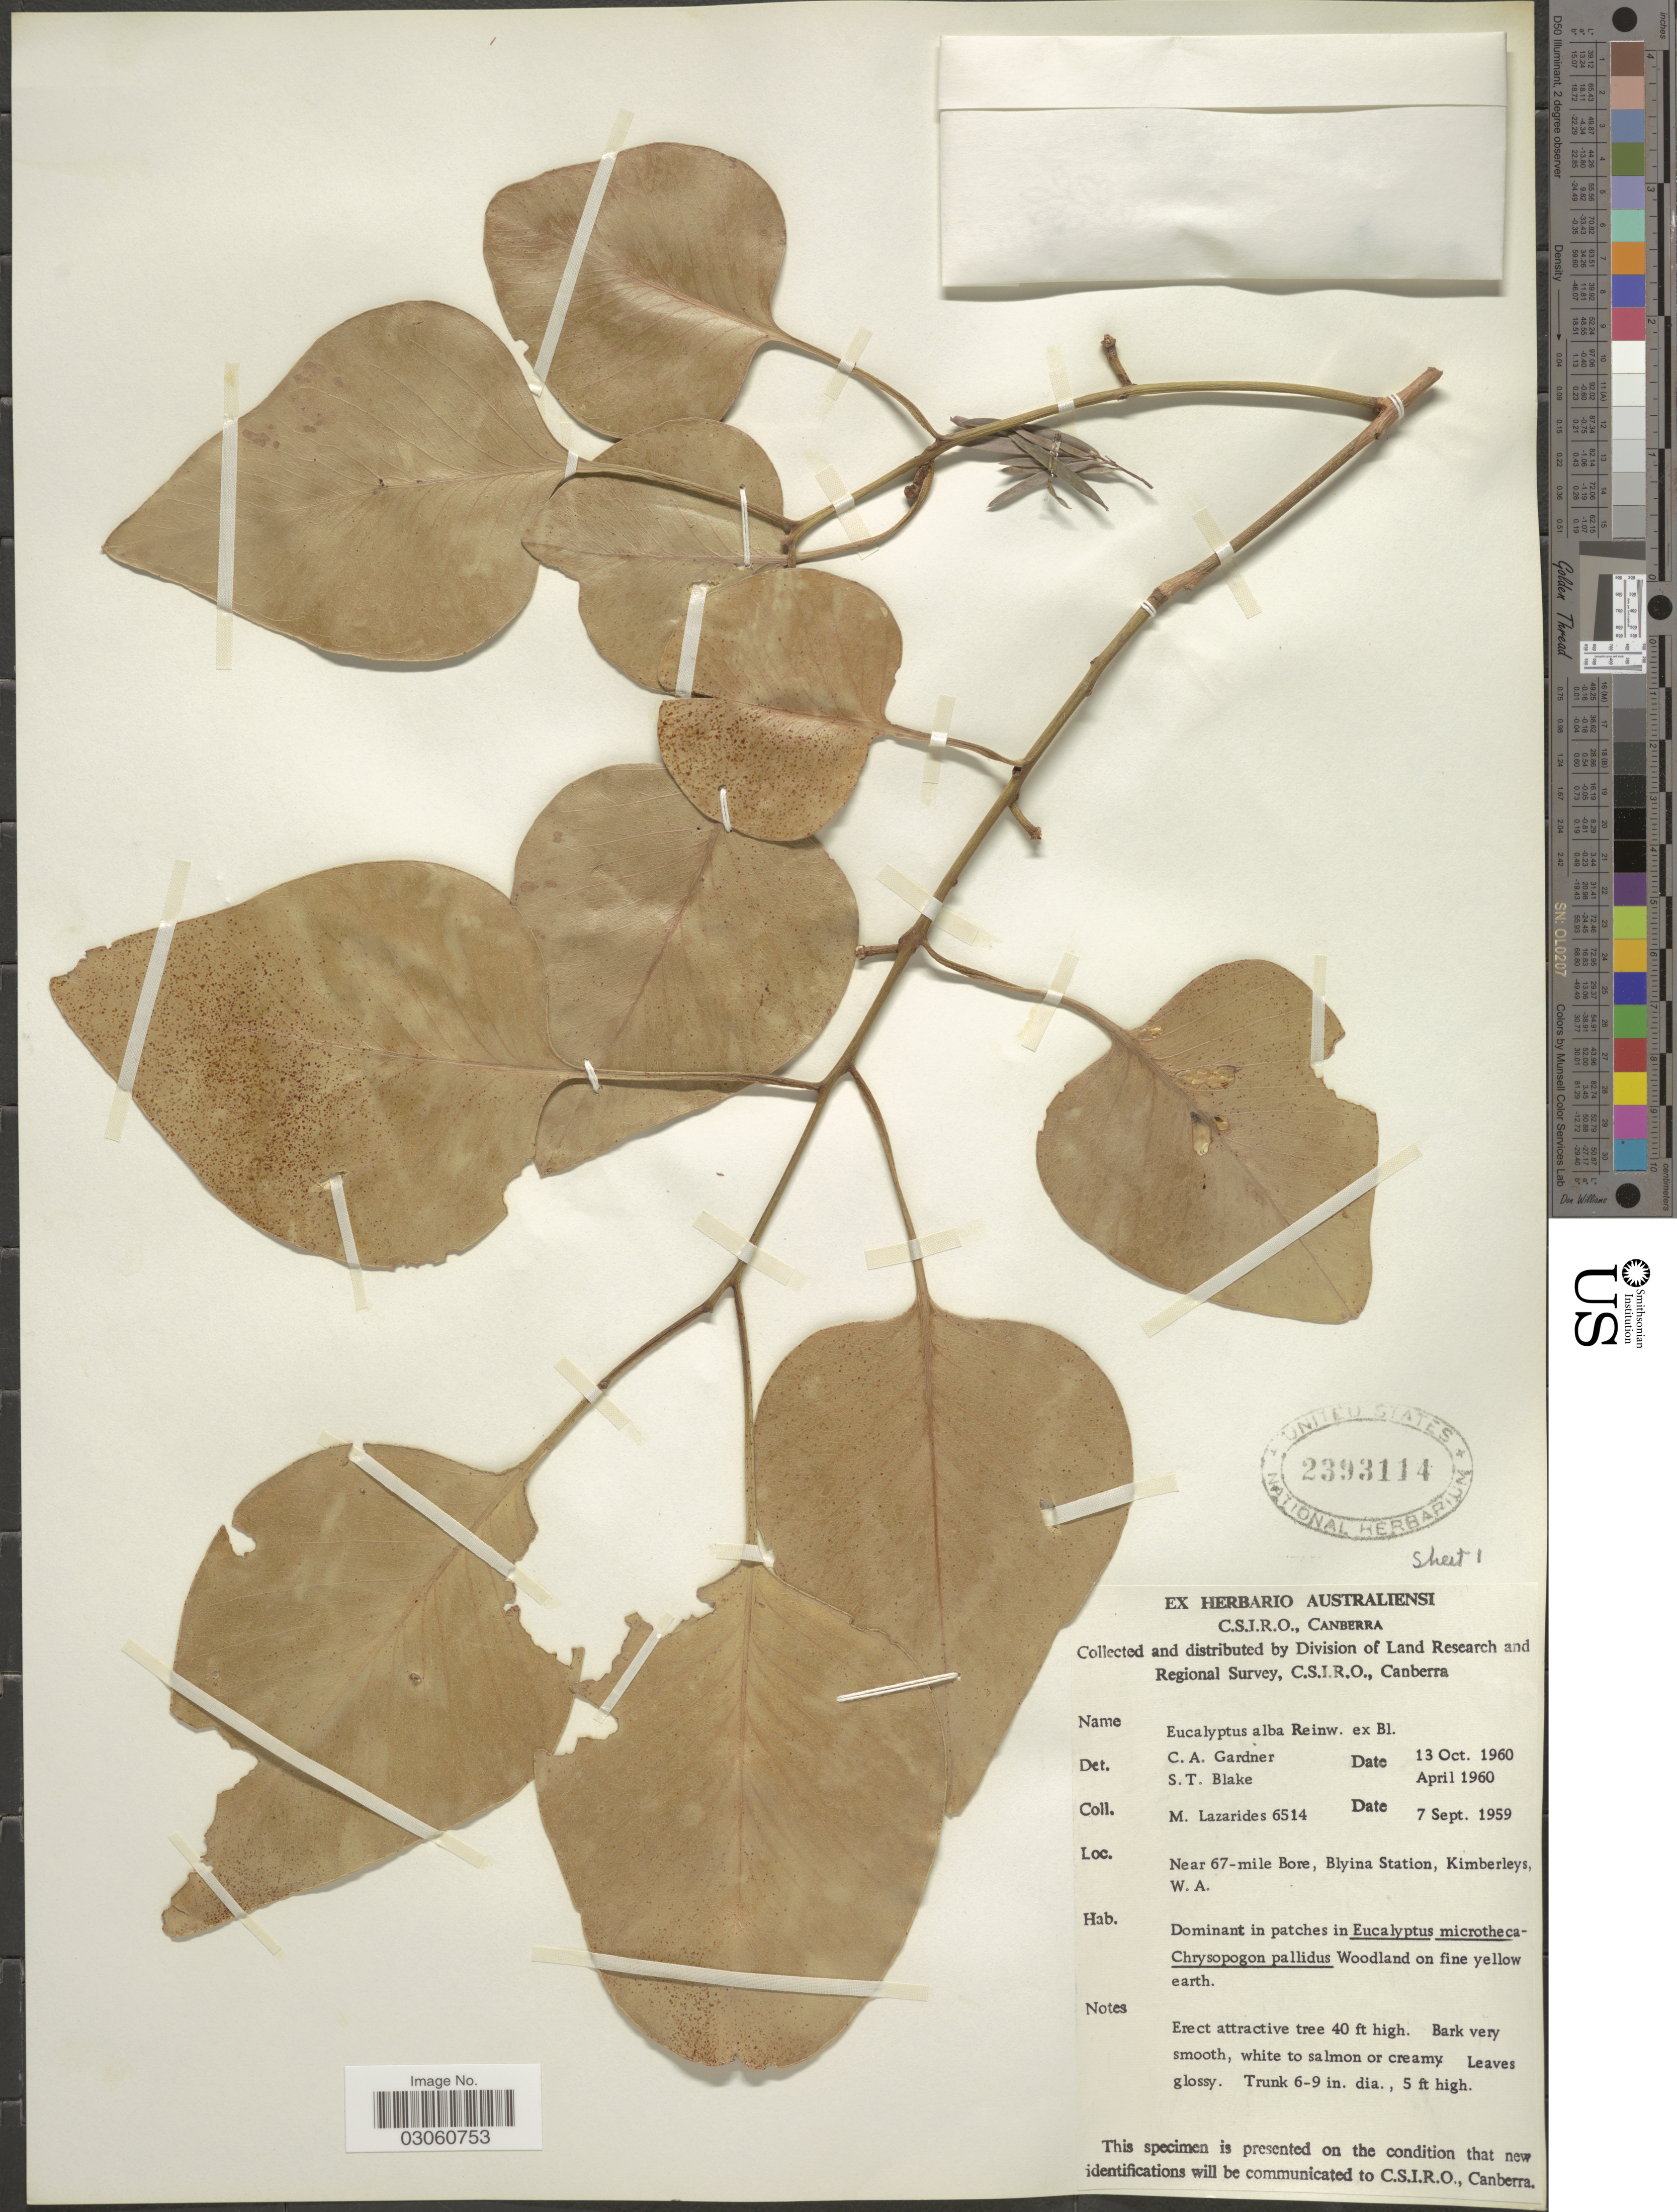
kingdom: Plantae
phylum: Tracheophyta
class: Magnoliopsida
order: Myrtales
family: Myrtaceae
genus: Eucalyptus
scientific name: Eucalyptus alba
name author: Reinw.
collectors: M. Lazarides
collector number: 6514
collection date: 1959-09-07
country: Australia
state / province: Western Australia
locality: Near 67-mile Bore, Blyina Station, Kimberleys, W.A.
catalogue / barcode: US 2393114